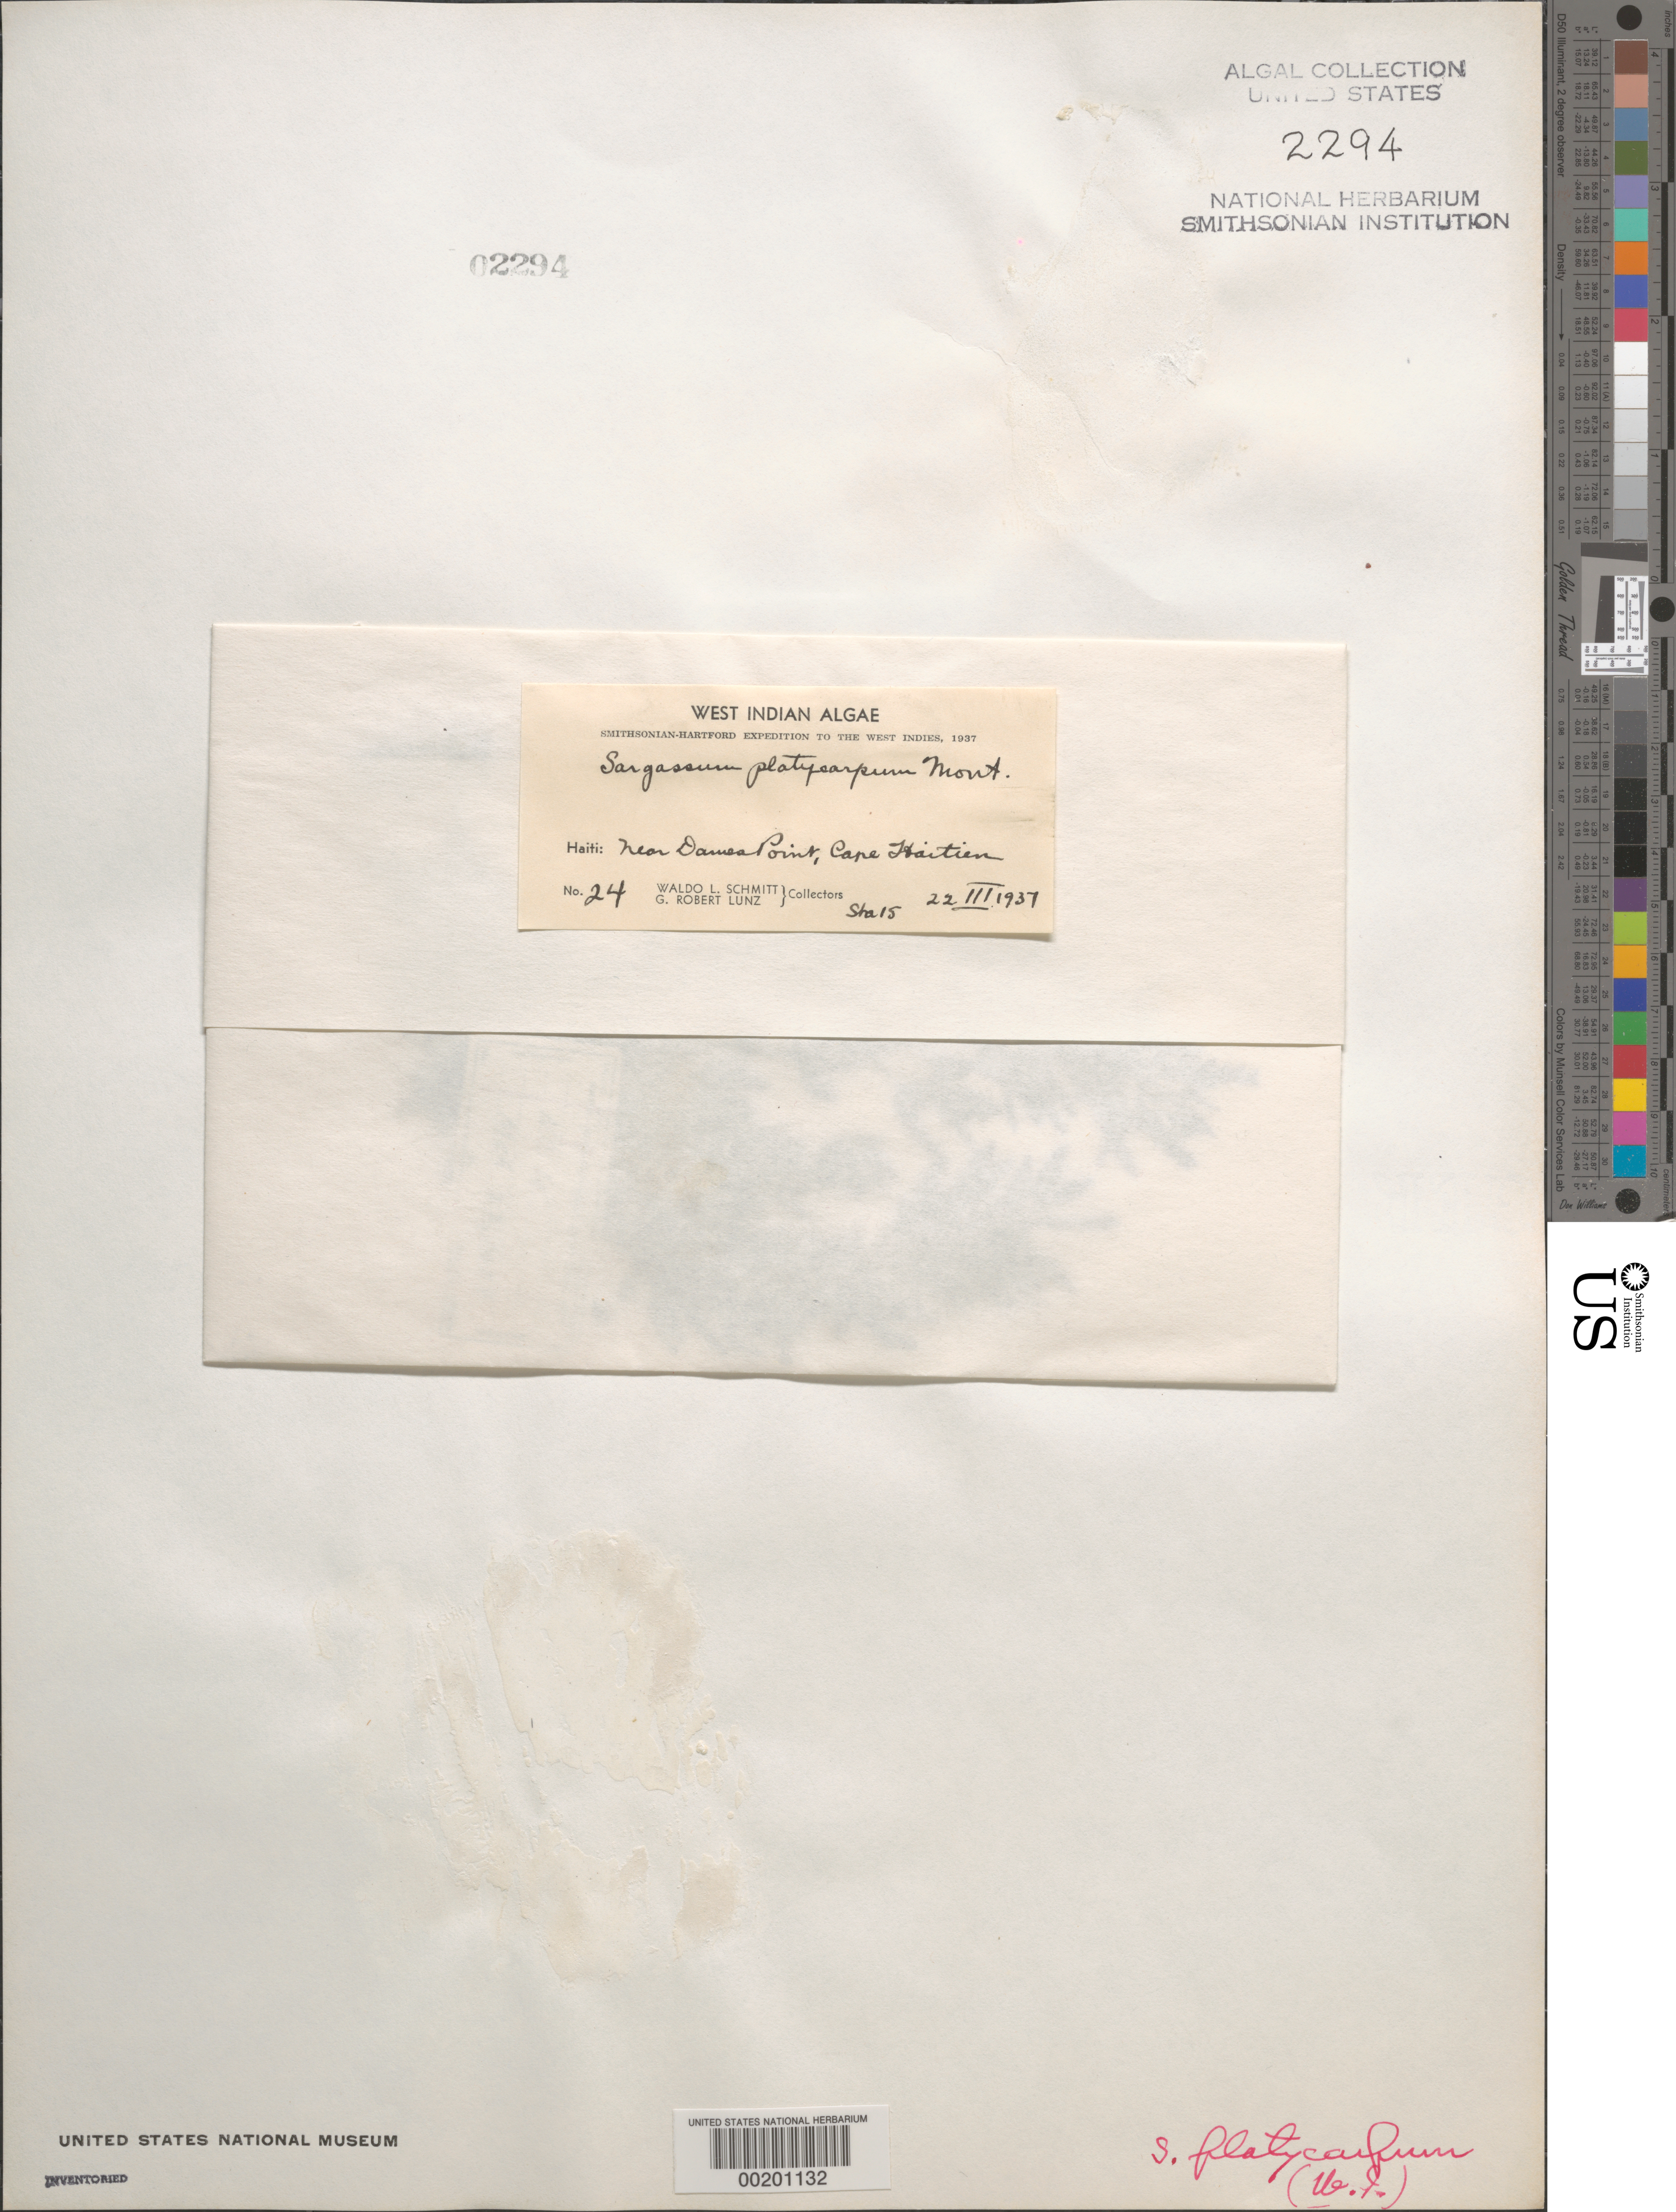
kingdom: Chromista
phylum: Ochrophyta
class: Phaeophyceae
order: Fucales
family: Sargassaceae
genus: Sargassum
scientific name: Sargassum platycarpum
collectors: W. L. Schmitt & G. Lunz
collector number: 24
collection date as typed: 22 Mar 1937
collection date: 1937-03-22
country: Haiti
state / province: Nord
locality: Cap haitien, near dames point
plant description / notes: Smithsonian-Hartford Expedition to the West Indies, 1937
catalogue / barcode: US 2294